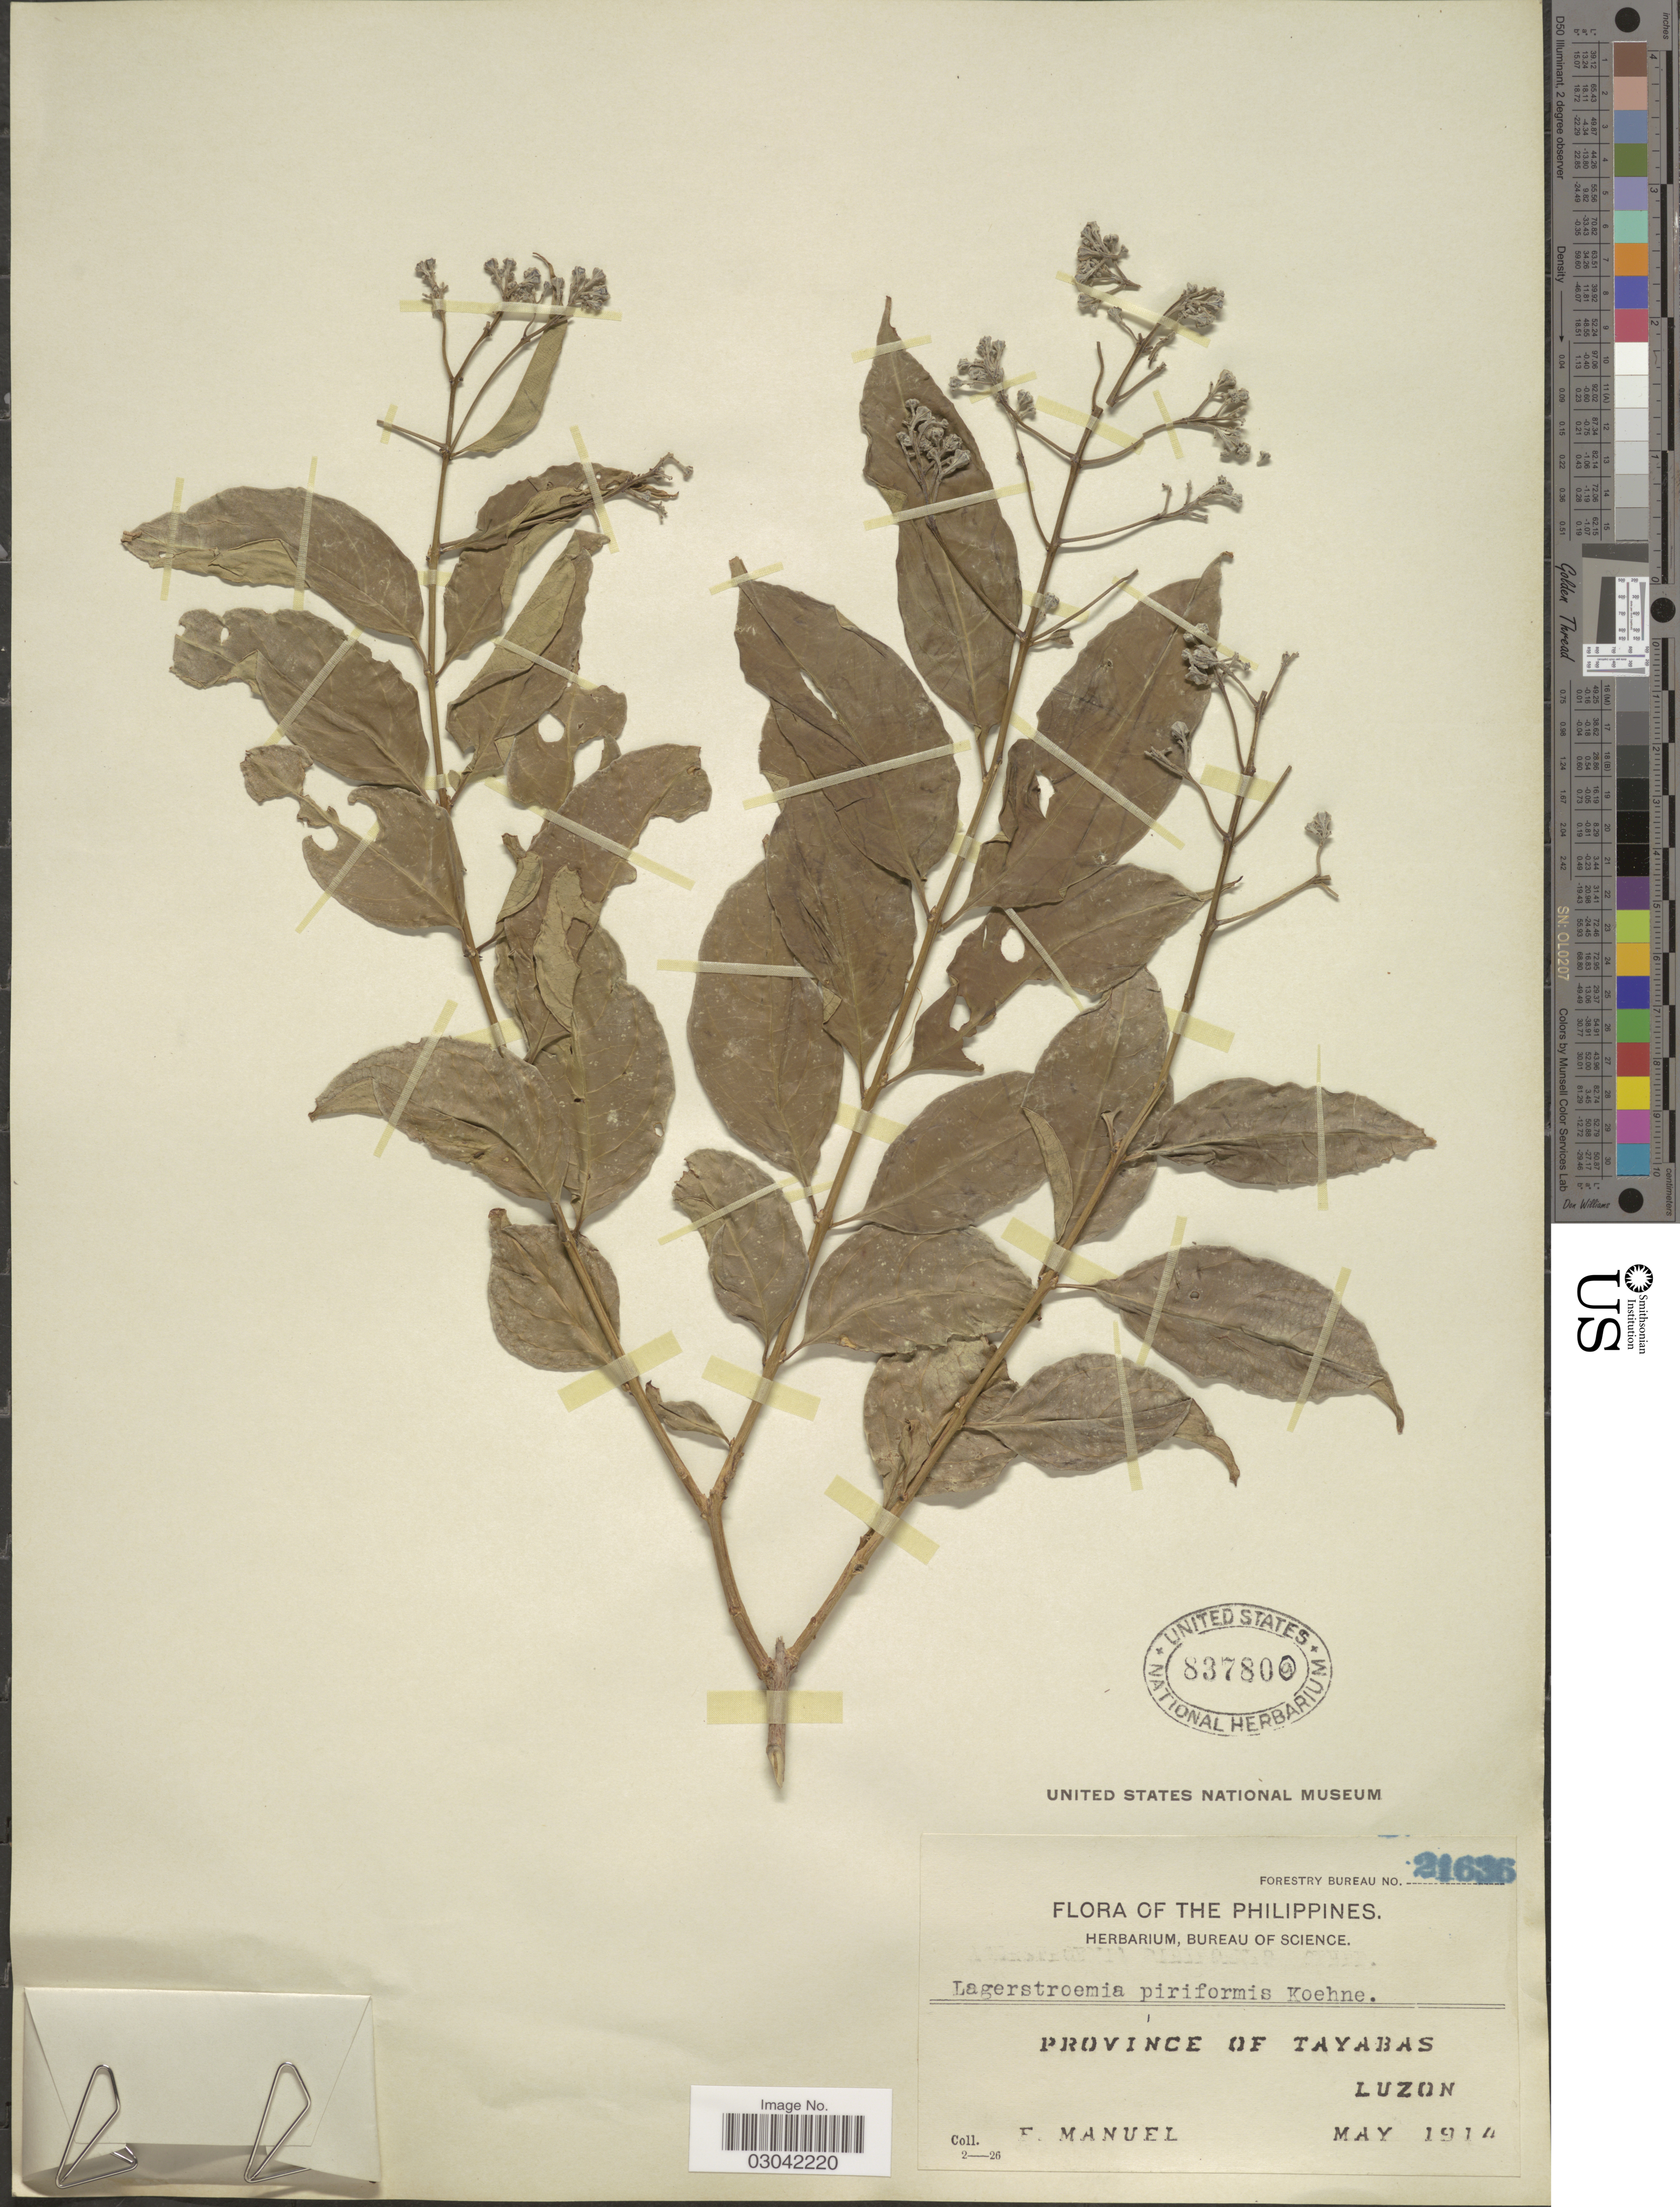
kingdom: Plantae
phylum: Tracheophyta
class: Magnoliopsida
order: Myrtales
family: Lythraceae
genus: Lagerstroemia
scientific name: Lagerstroemia speciosa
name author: (L.) Pers.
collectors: F. Manuel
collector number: Forestry Bureau 21636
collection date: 1914-05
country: Philippines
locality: Province of Tayabas, Luzon.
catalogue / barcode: US 837800